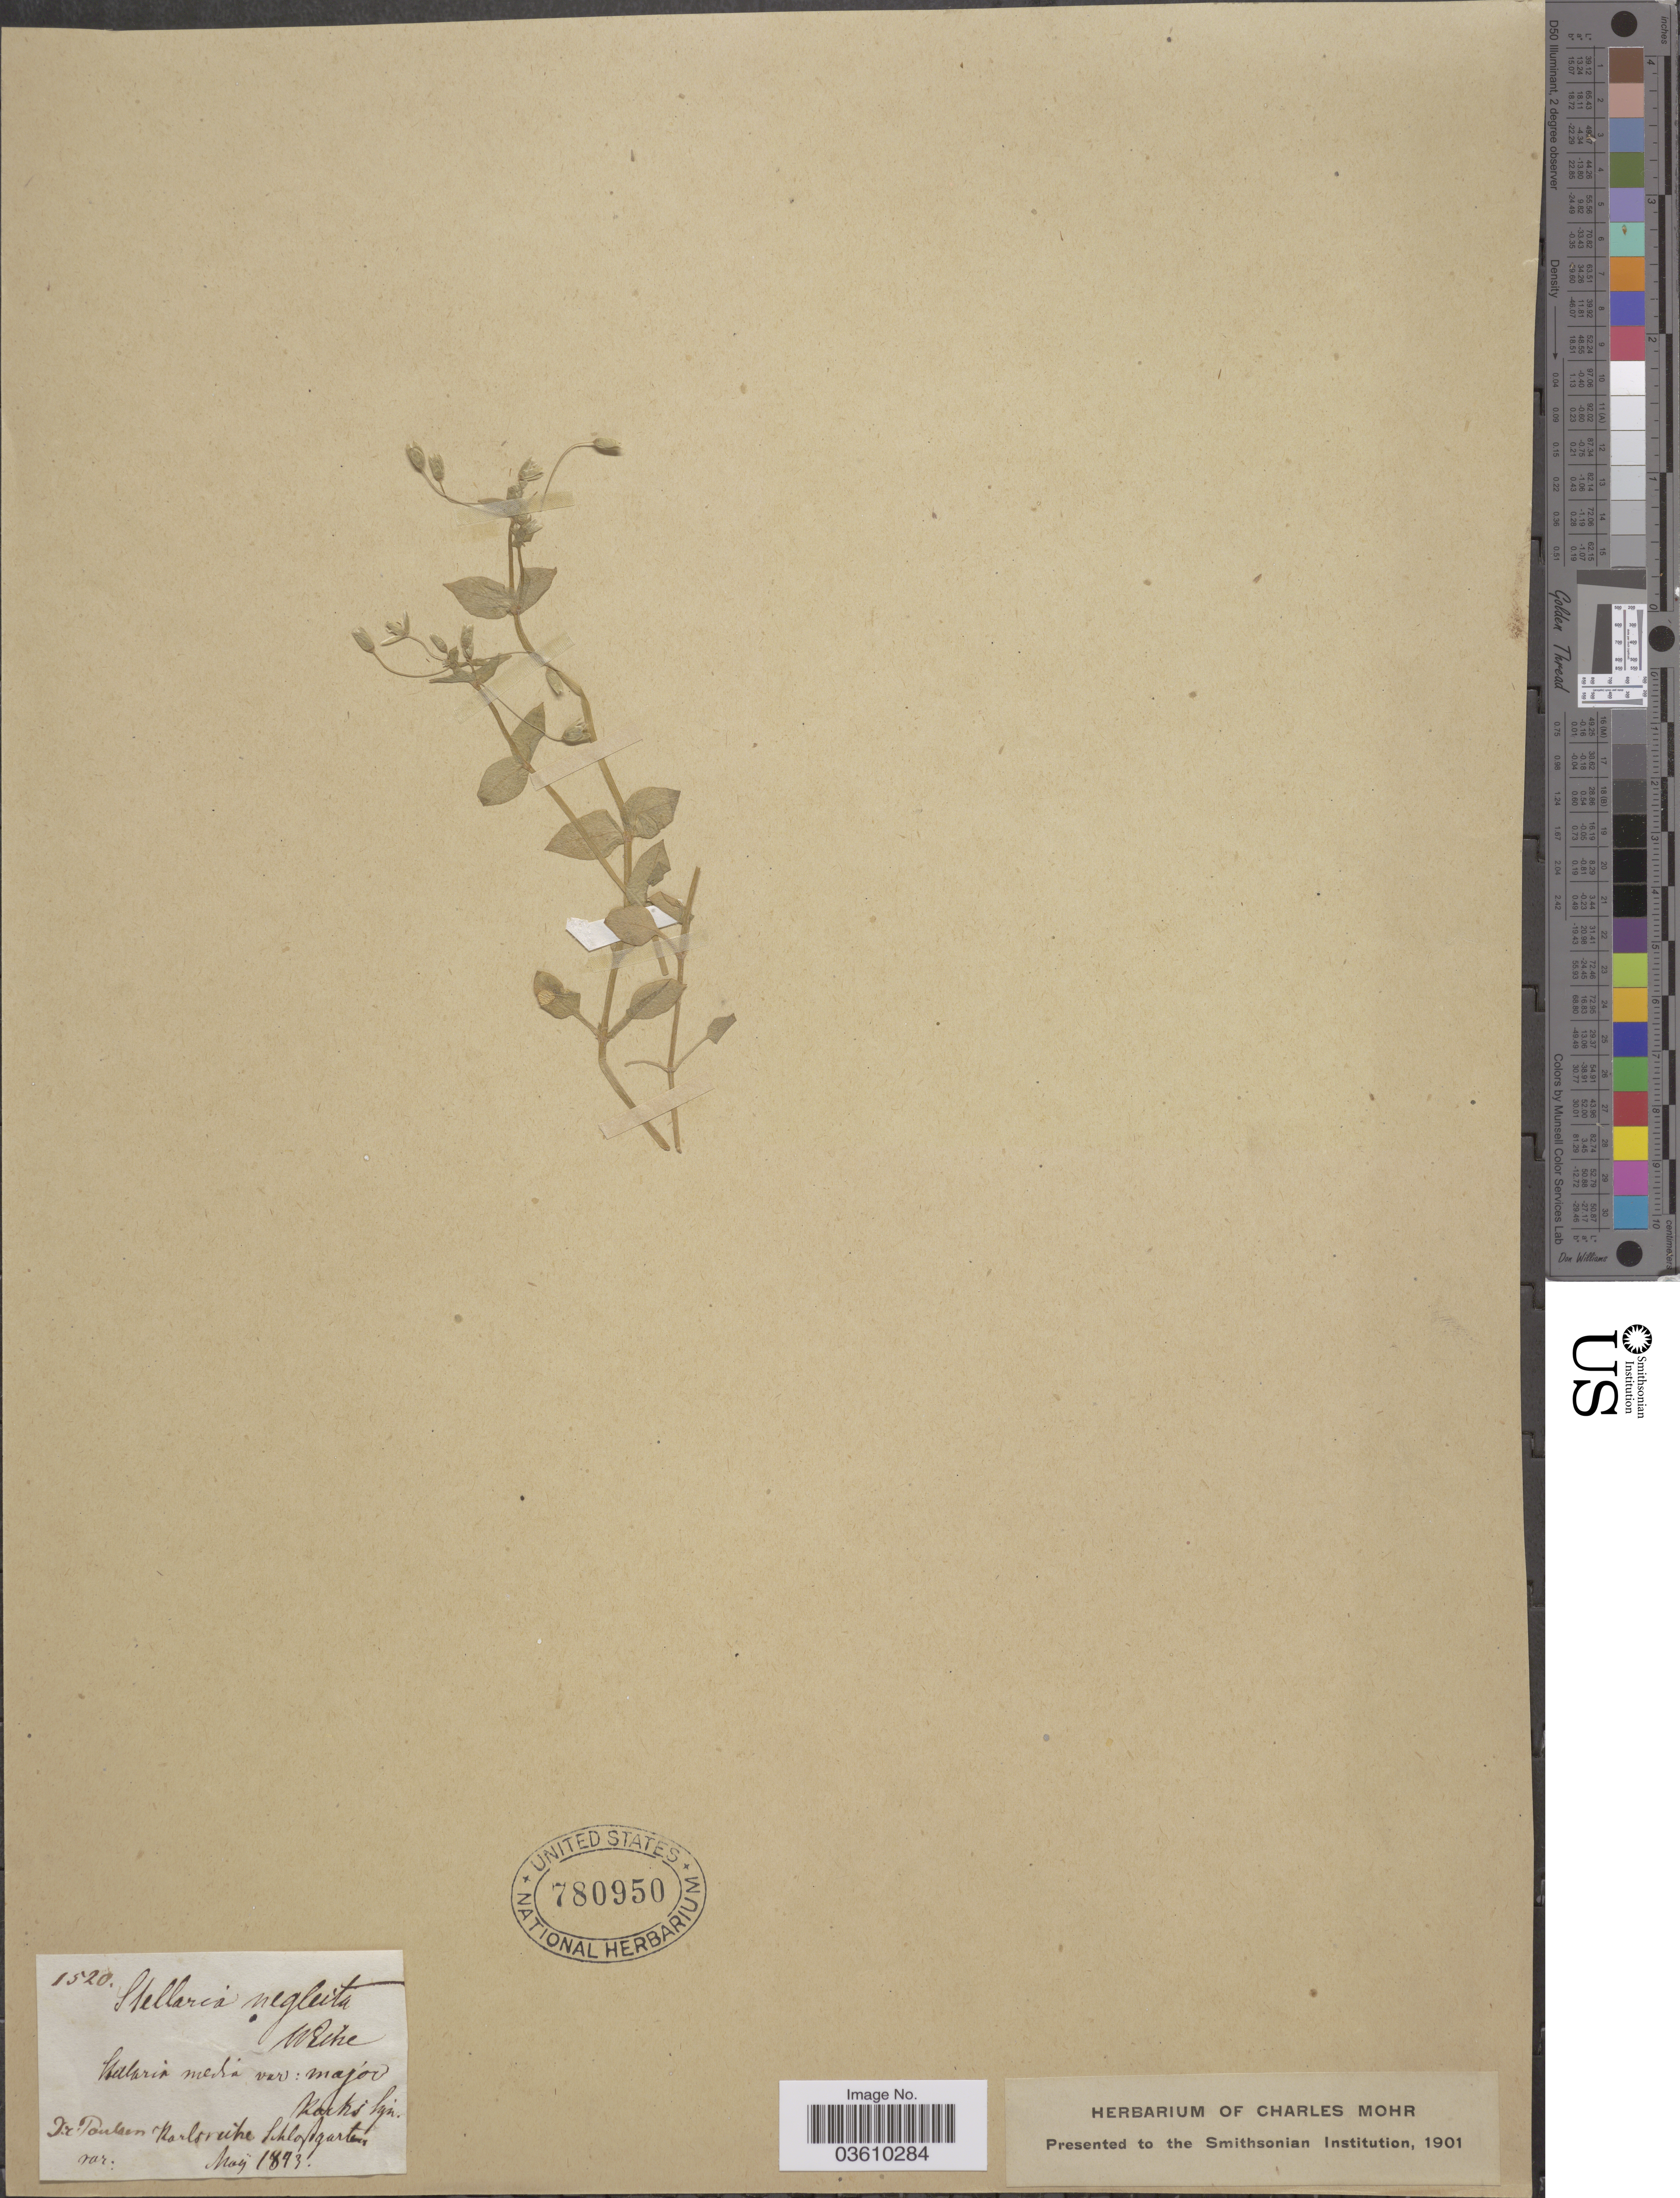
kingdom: Plantae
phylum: Tracheophyta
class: Magnoliopsida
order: Caryophyllales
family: Caryophyllaceae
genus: Stellaria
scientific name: Stellaria neglecta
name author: Weihe ex Williams & Fingerh.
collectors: -- Poulsen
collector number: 1520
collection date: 1843-05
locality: Karlsruche[interpreted] [illegible text]. gartens.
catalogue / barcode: US 780950